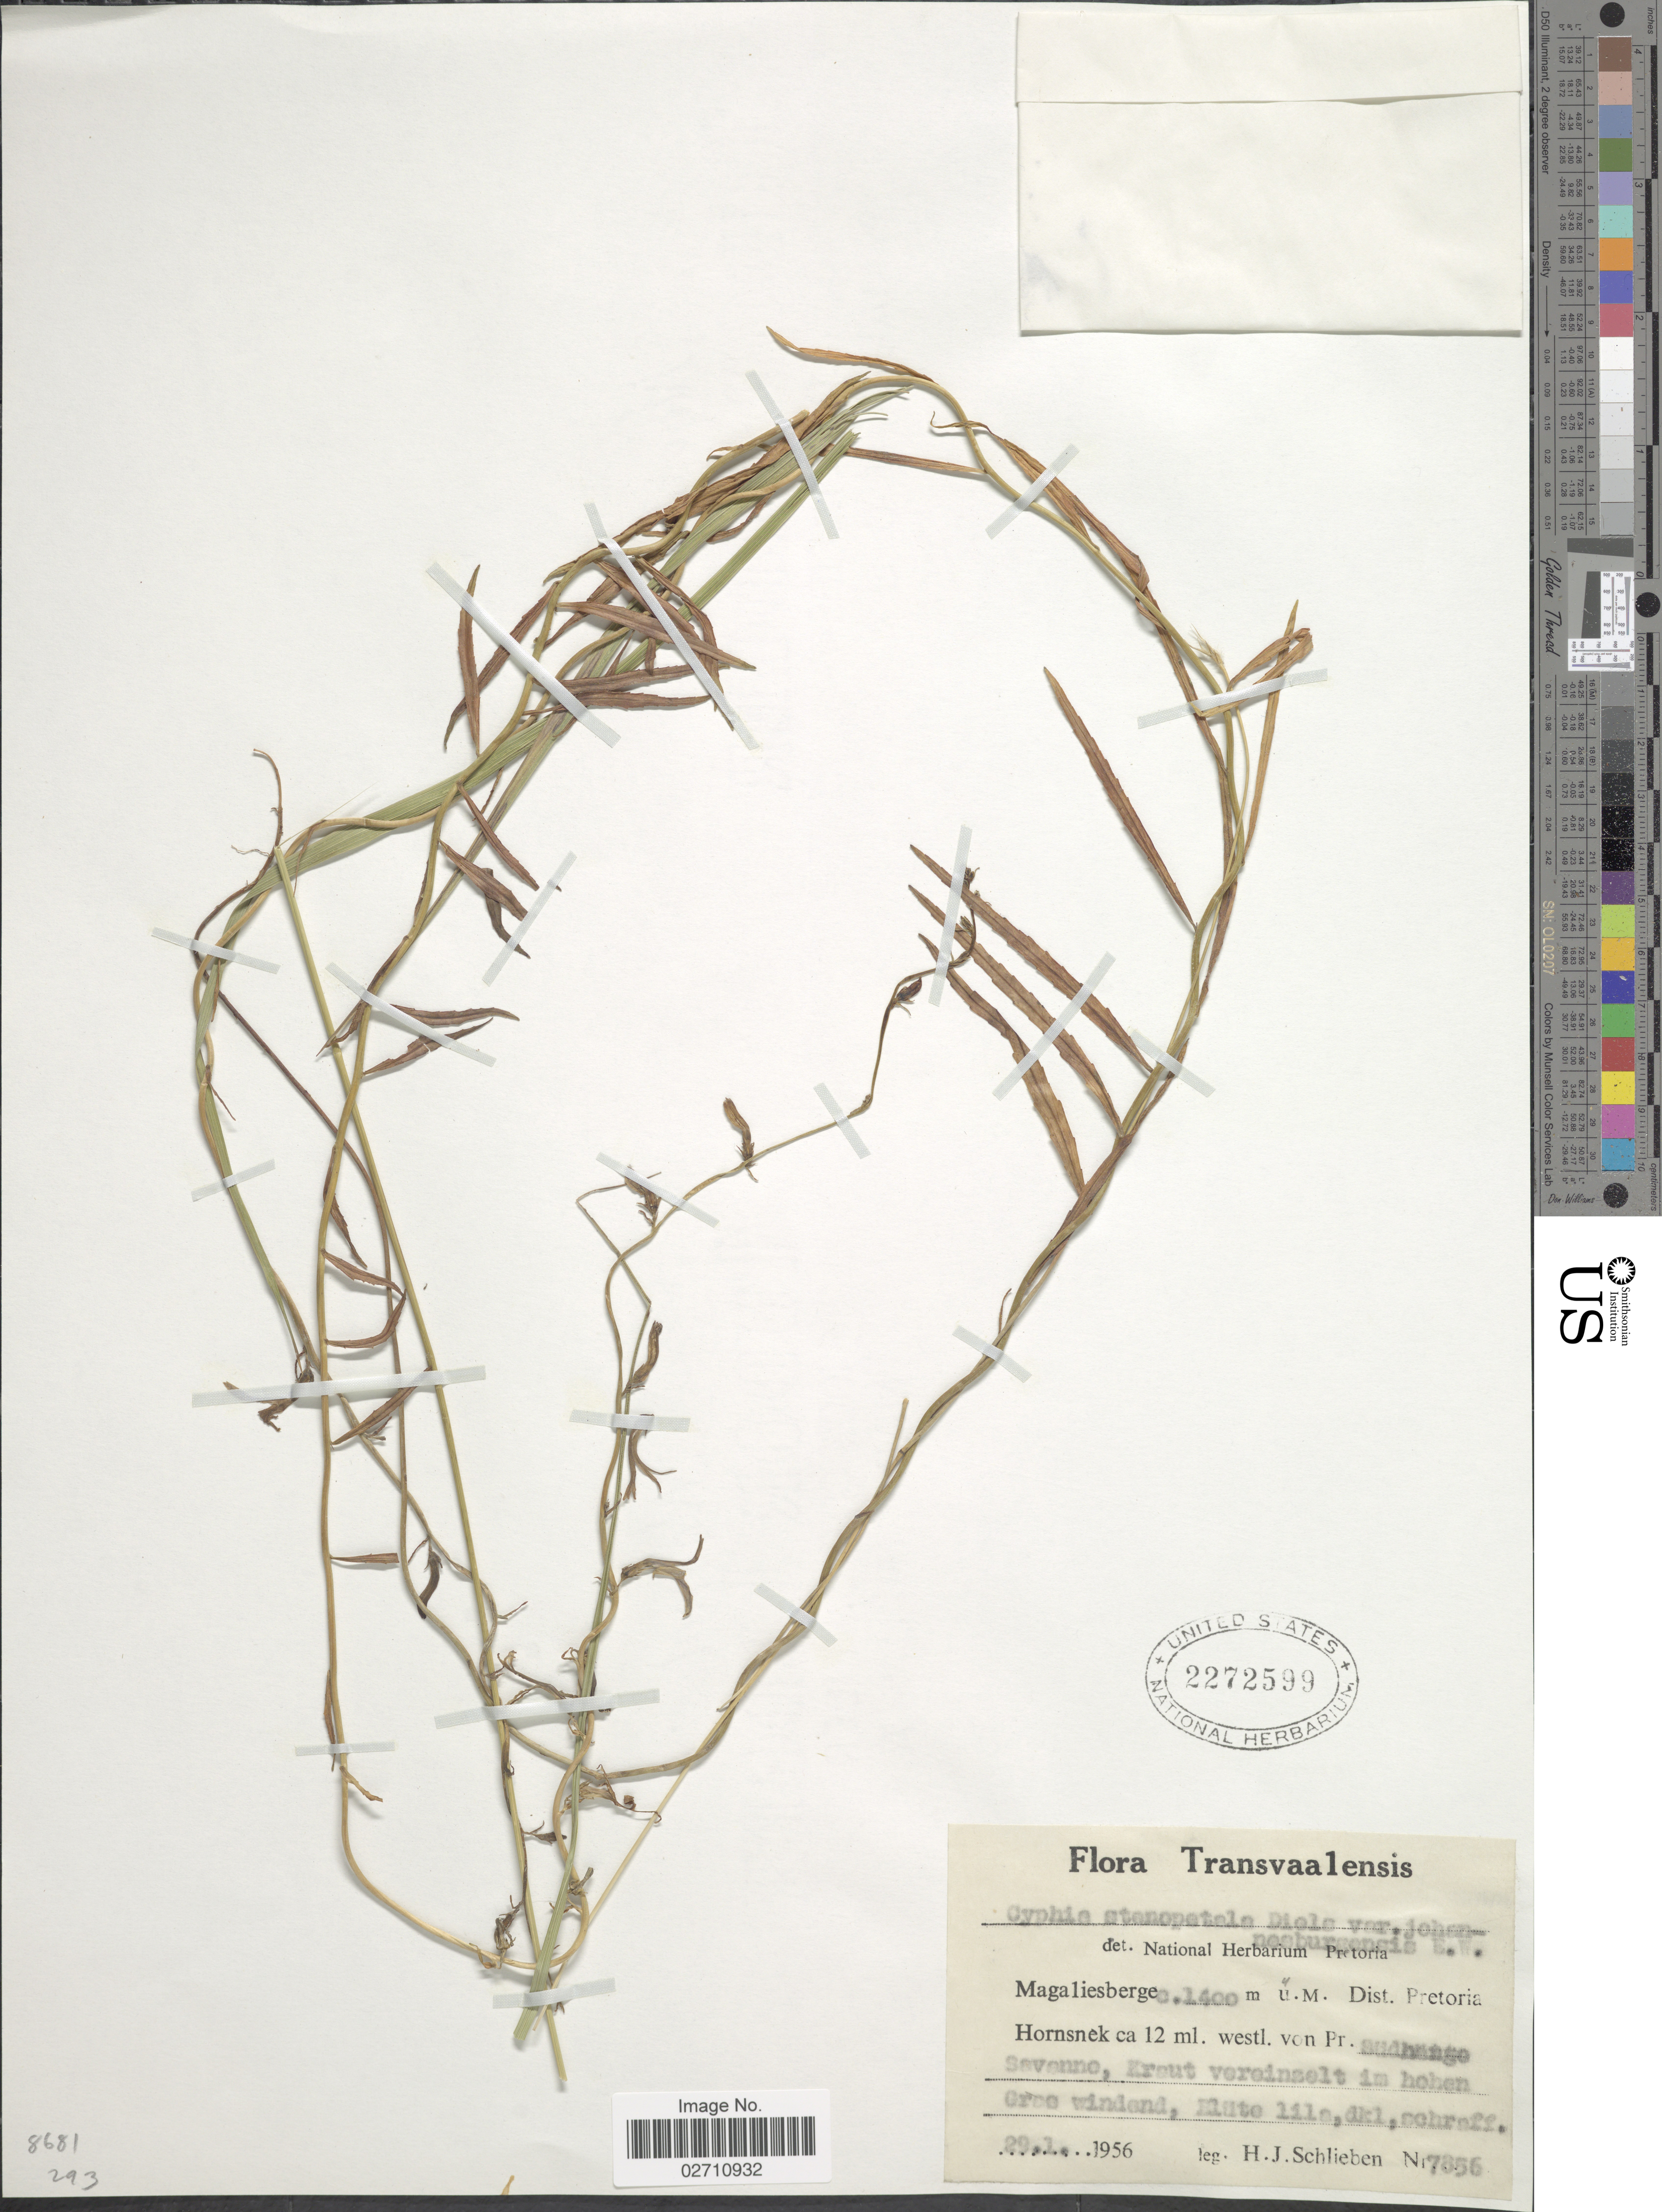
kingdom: Plantae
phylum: Tracheophyta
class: Magnoliopsida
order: Asterales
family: Campanulaceae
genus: Cyphia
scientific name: Cyphia stenopetala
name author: Diels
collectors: H. J. Schlieben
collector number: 7856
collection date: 1956-01-29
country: South Africa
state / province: Gauteng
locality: Magaliesberge, Dist. Pretoria Hornsnek 12 ml. westl. von Pr. Sudhangen Savanno, Kraut vereinselt im hohen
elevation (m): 1400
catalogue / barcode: US 2272599